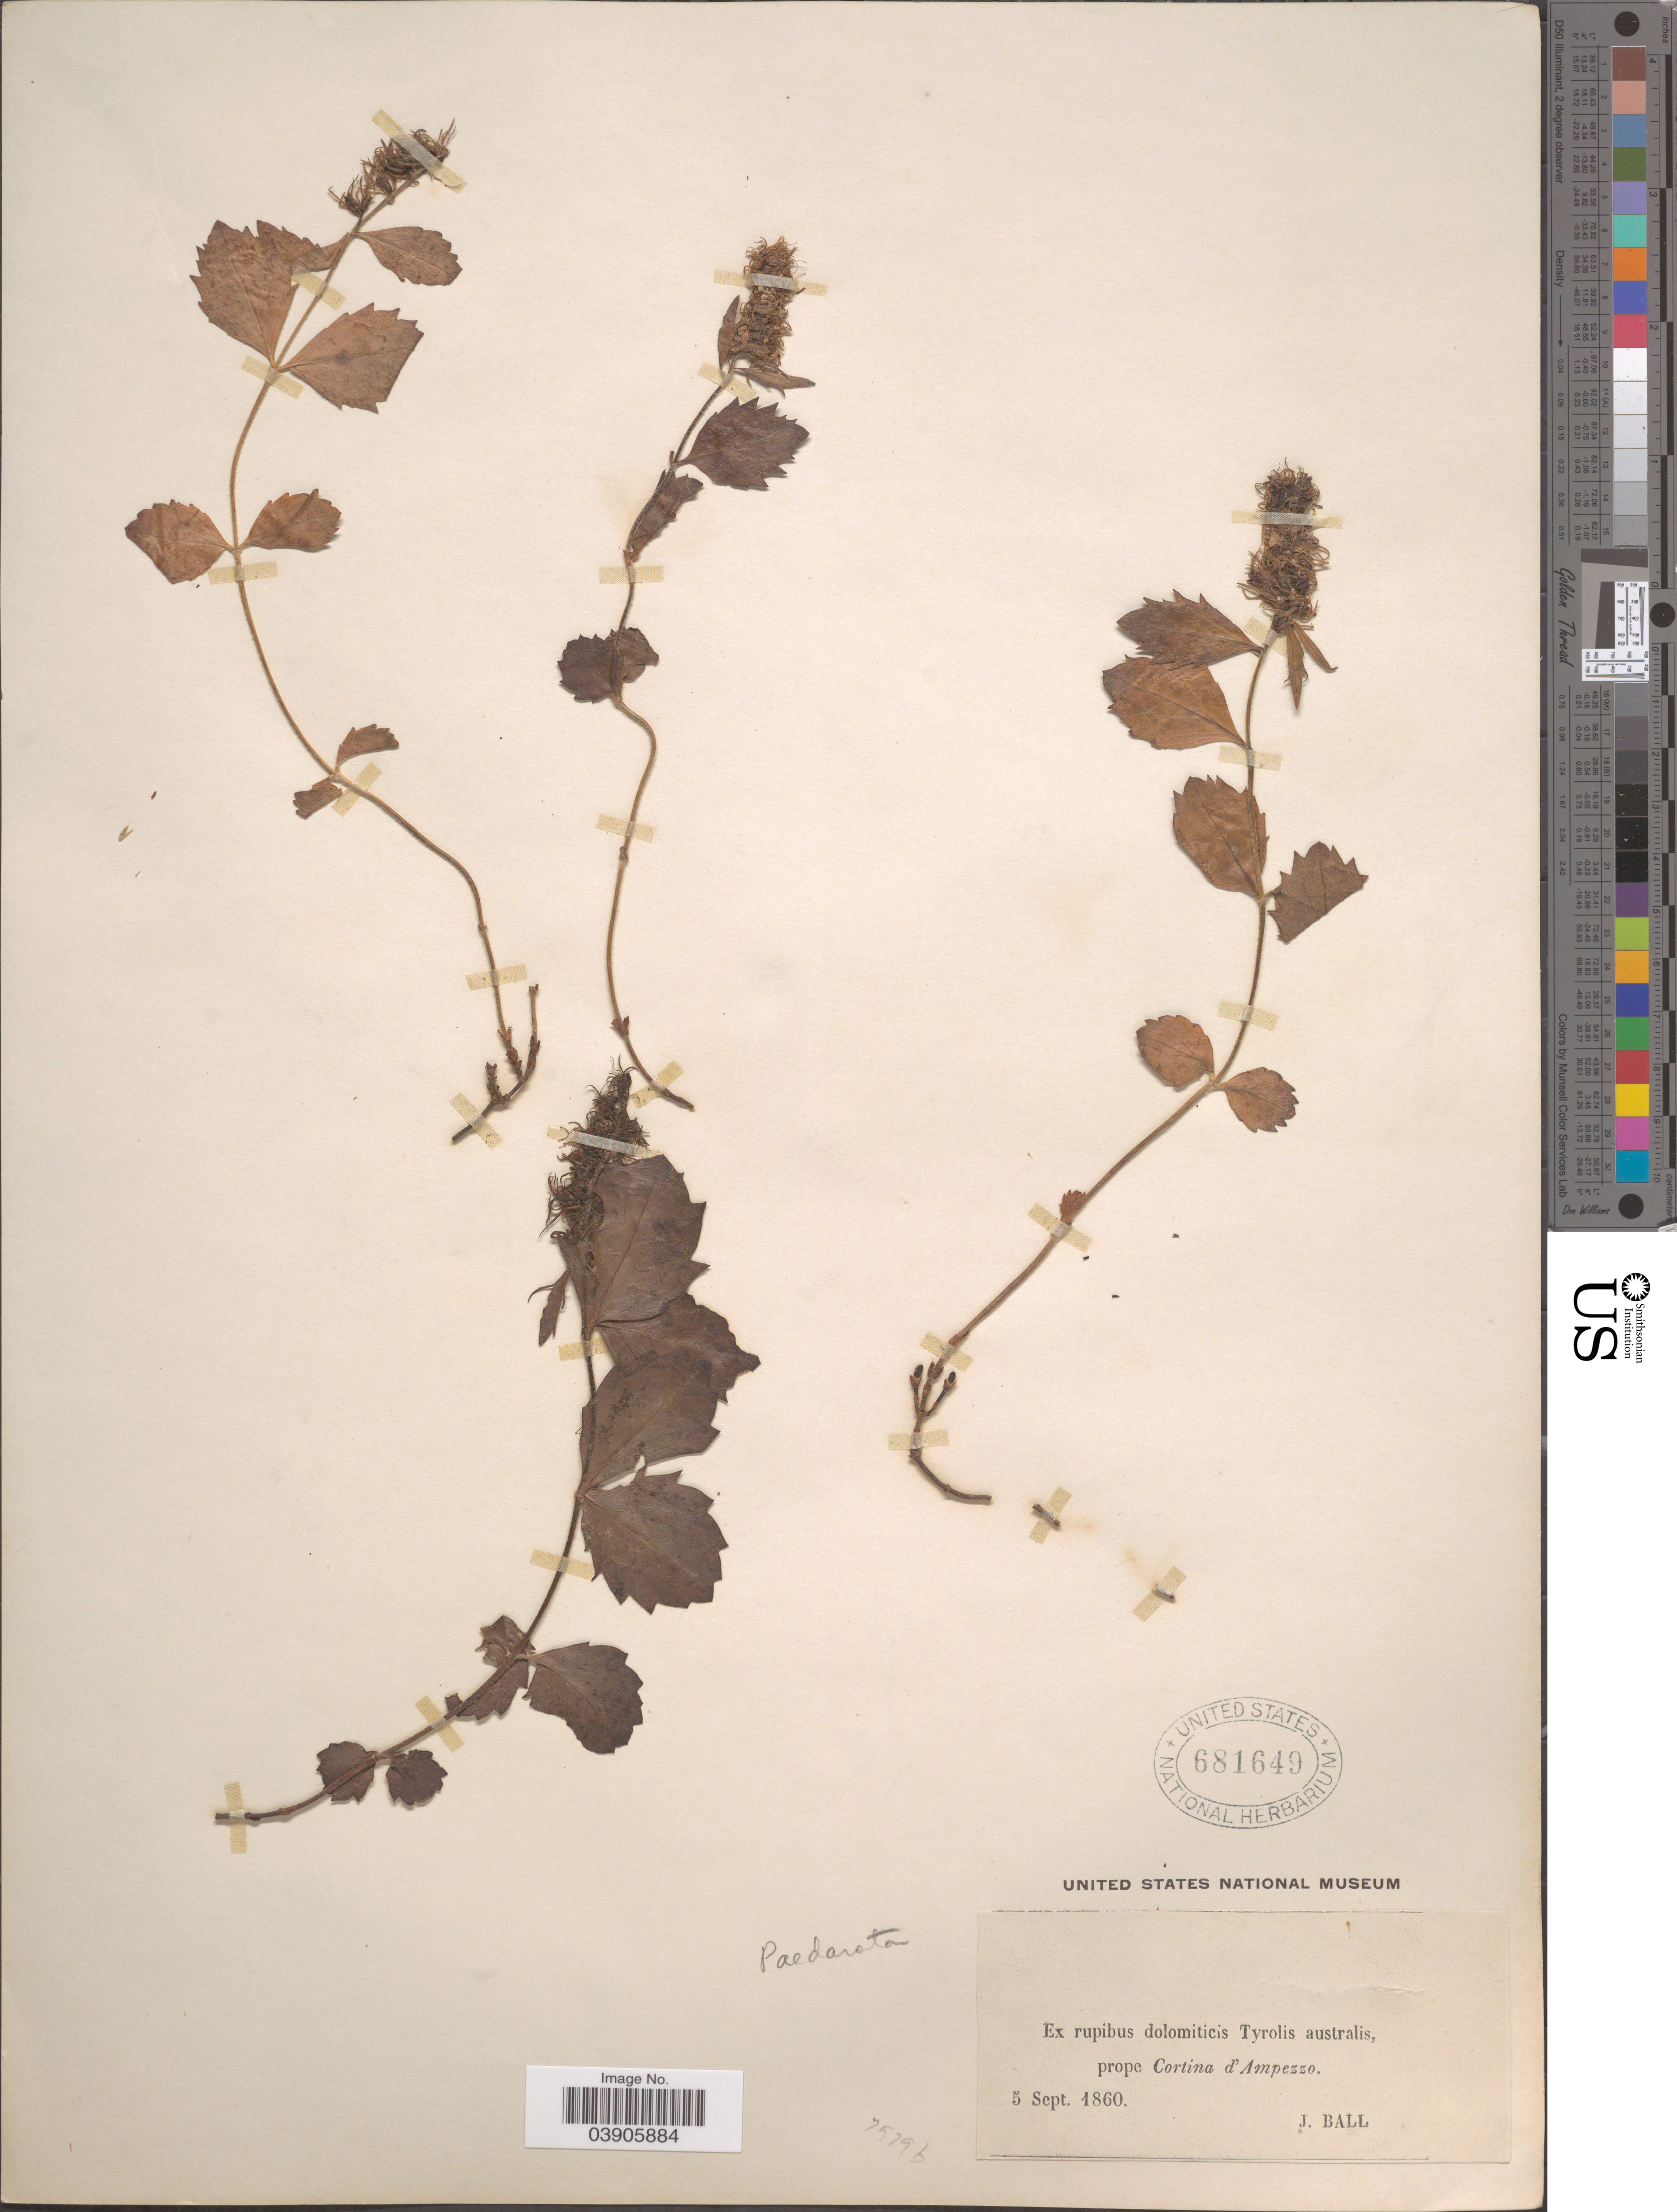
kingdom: Plantae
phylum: Tracheophyta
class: Magnoliopsida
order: Lamiales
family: Plantaginaceae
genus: Paederota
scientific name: Paederota sp.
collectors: J. Ball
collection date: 1860-09-05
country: Italy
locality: Ex rupibus dolomiticis Tyrolis australis, prope Cortina d' Ampezzo.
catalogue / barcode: US 681649